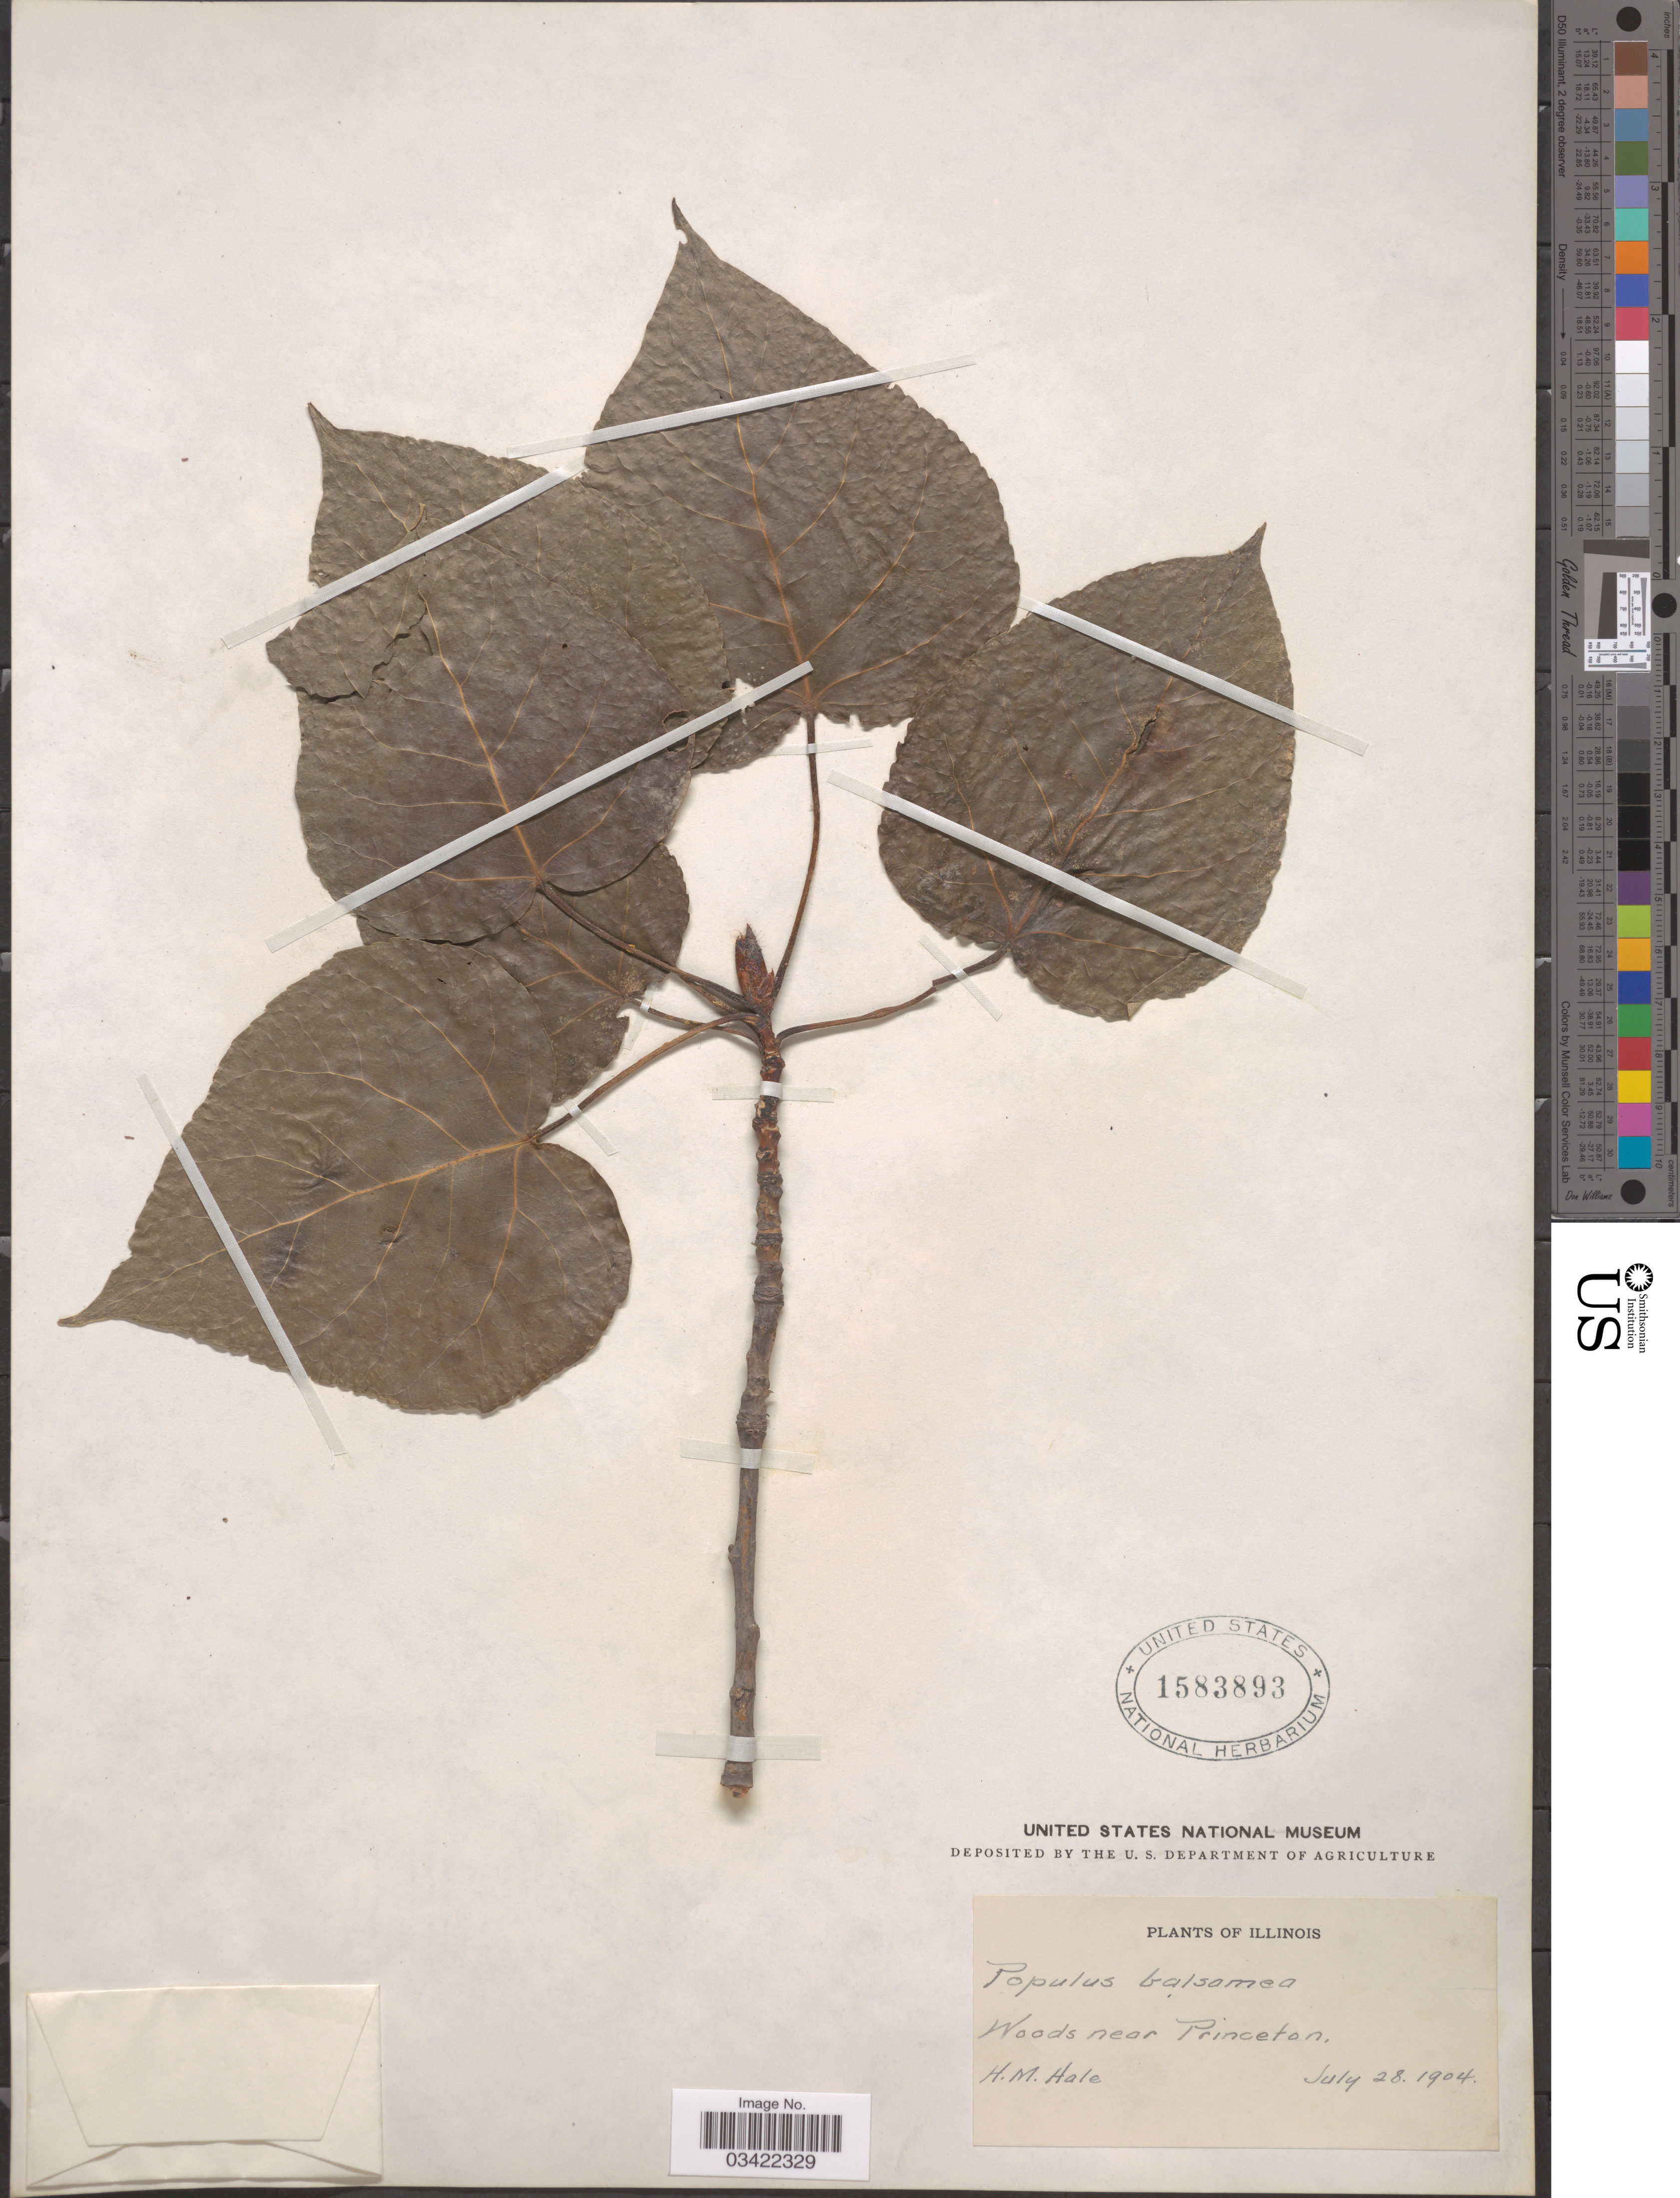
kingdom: Plantae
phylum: Tracheophyta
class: Magnoliopsida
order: Malpighiales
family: Salicaceae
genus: Populus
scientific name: Populus x jackii 'Balm of Gilead'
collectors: H. M. Hale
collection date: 1904-07-28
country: United States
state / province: Illinois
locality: Woods near Princeton.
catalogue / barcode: US 1583893